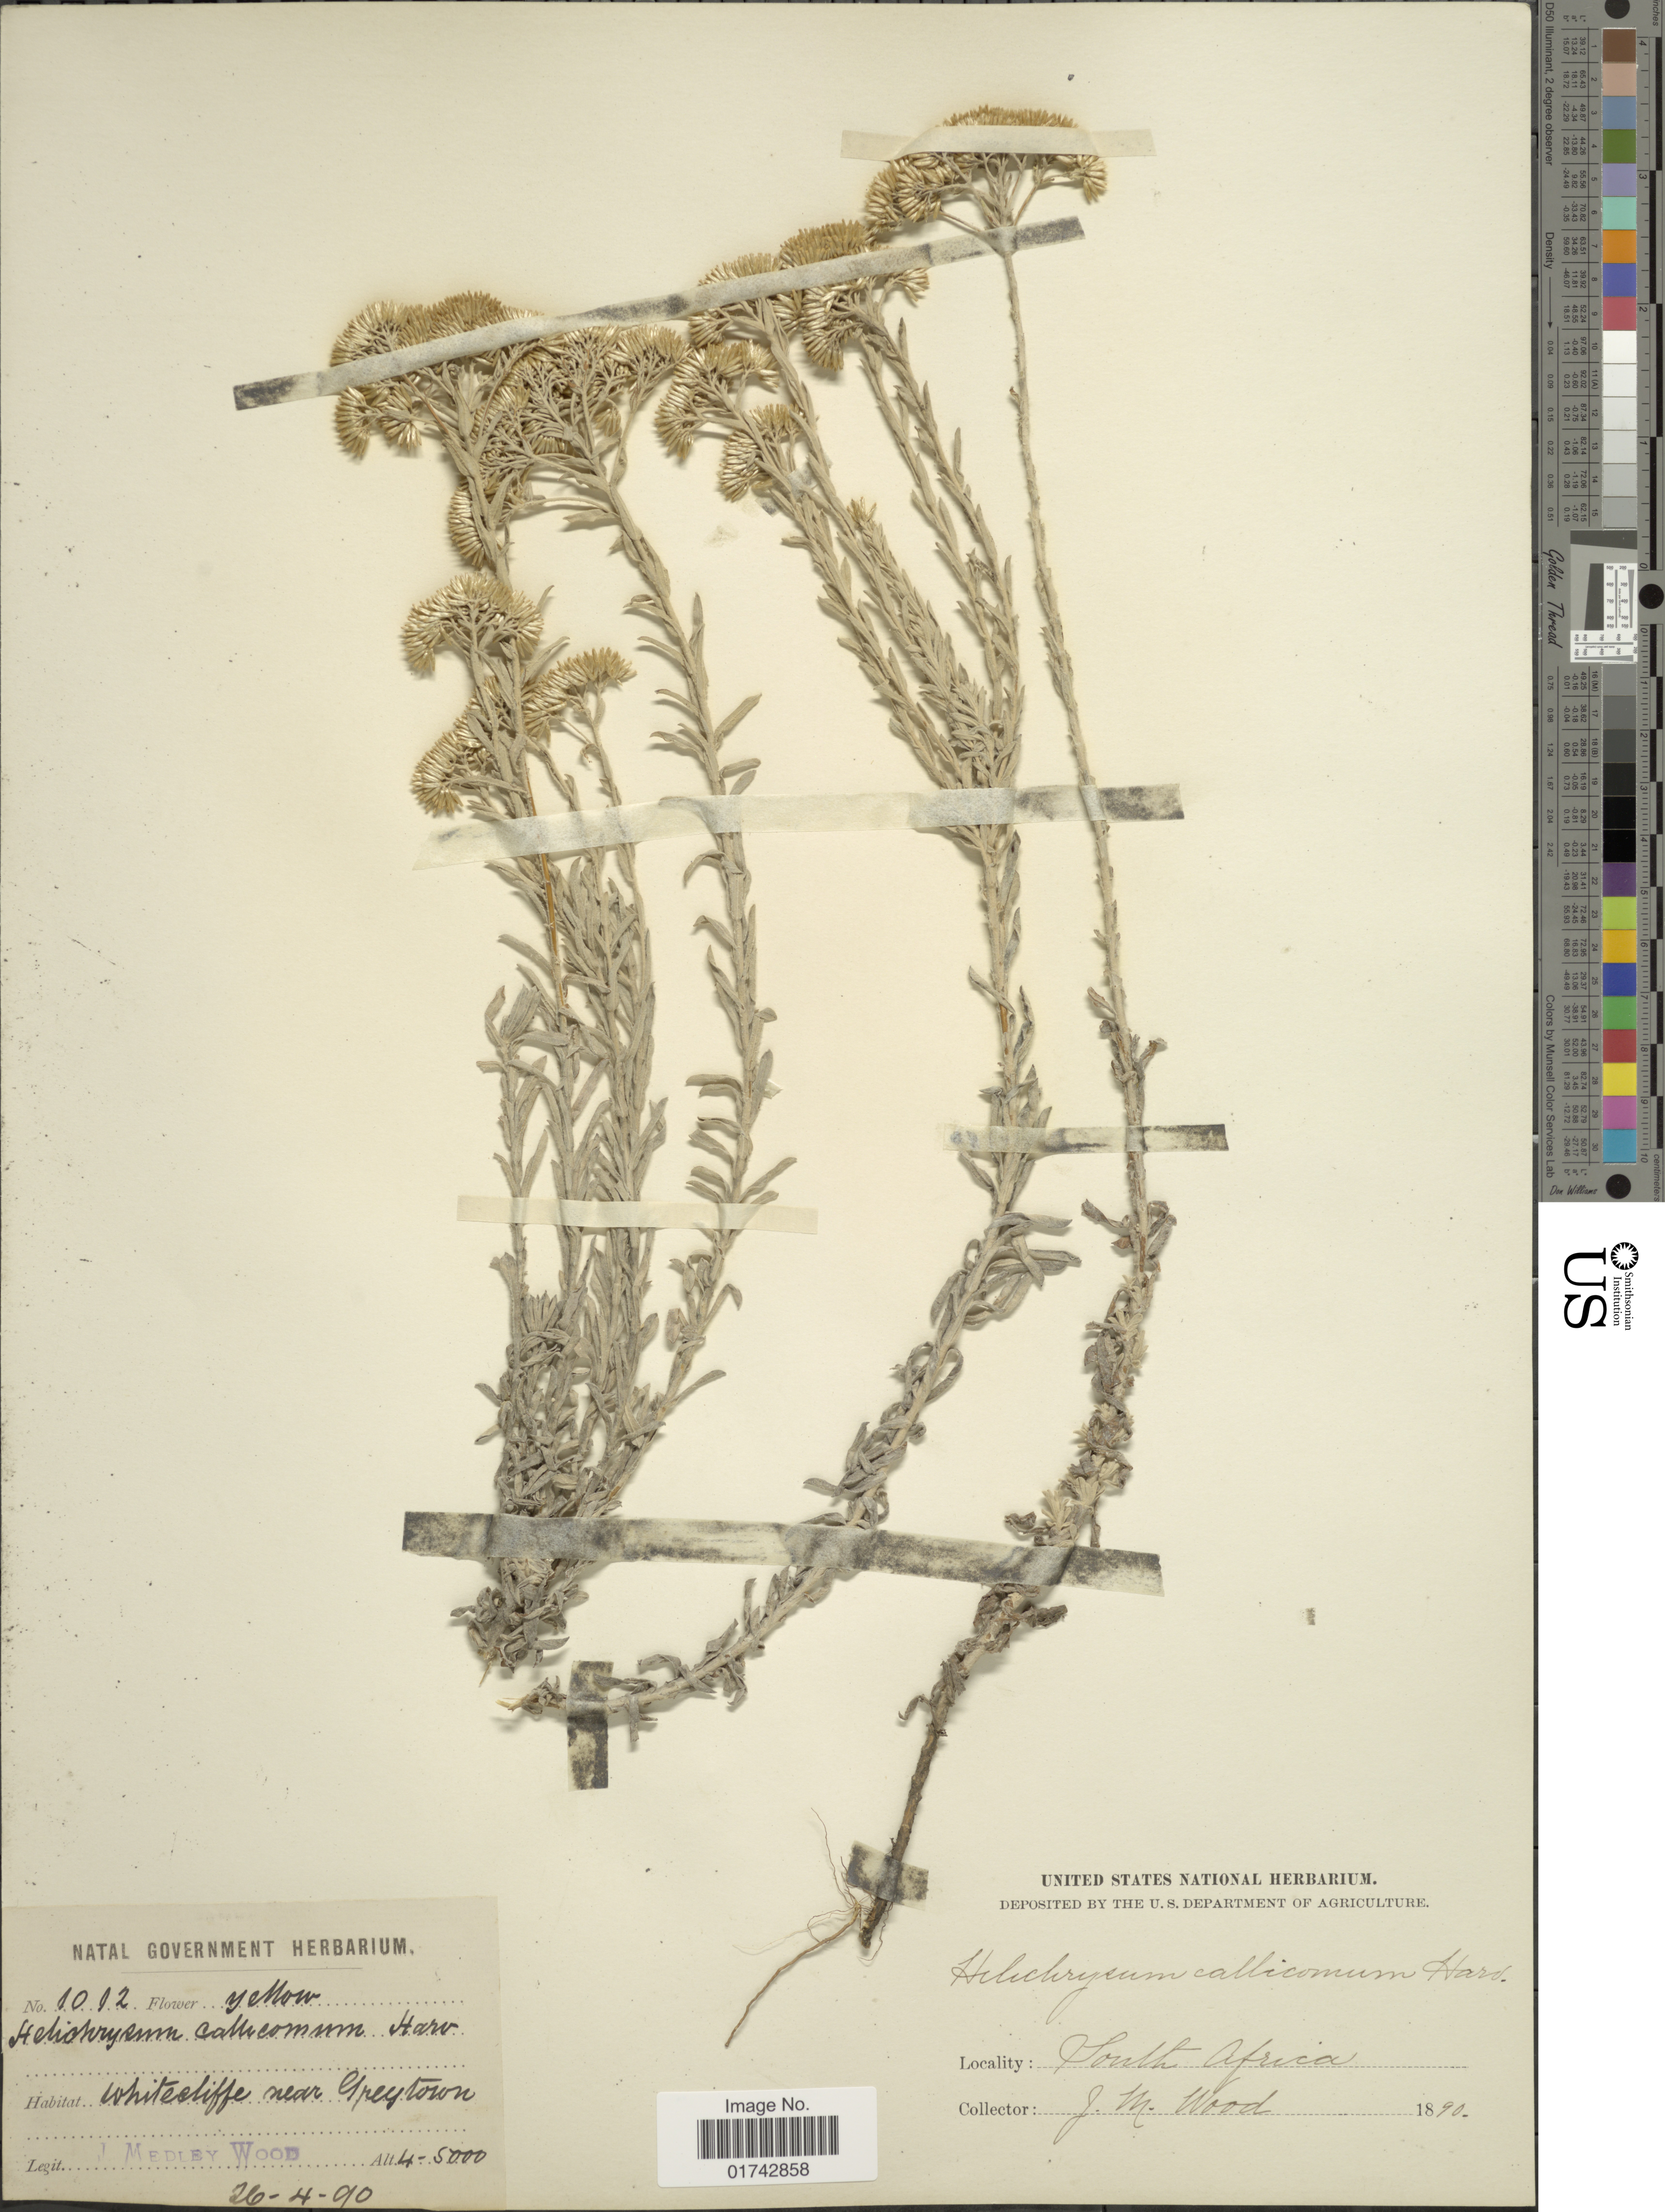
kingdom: Plantae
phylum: Tracheophyta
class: Magnoliopsida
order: Asterales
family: Asteraceae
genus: Helichrysum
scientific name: Helichrysum callicomum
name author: Harv.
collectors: J. Medley Wood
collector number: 1012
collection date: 1890-04-26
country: South Africa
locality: Whitecliffs near Greytown